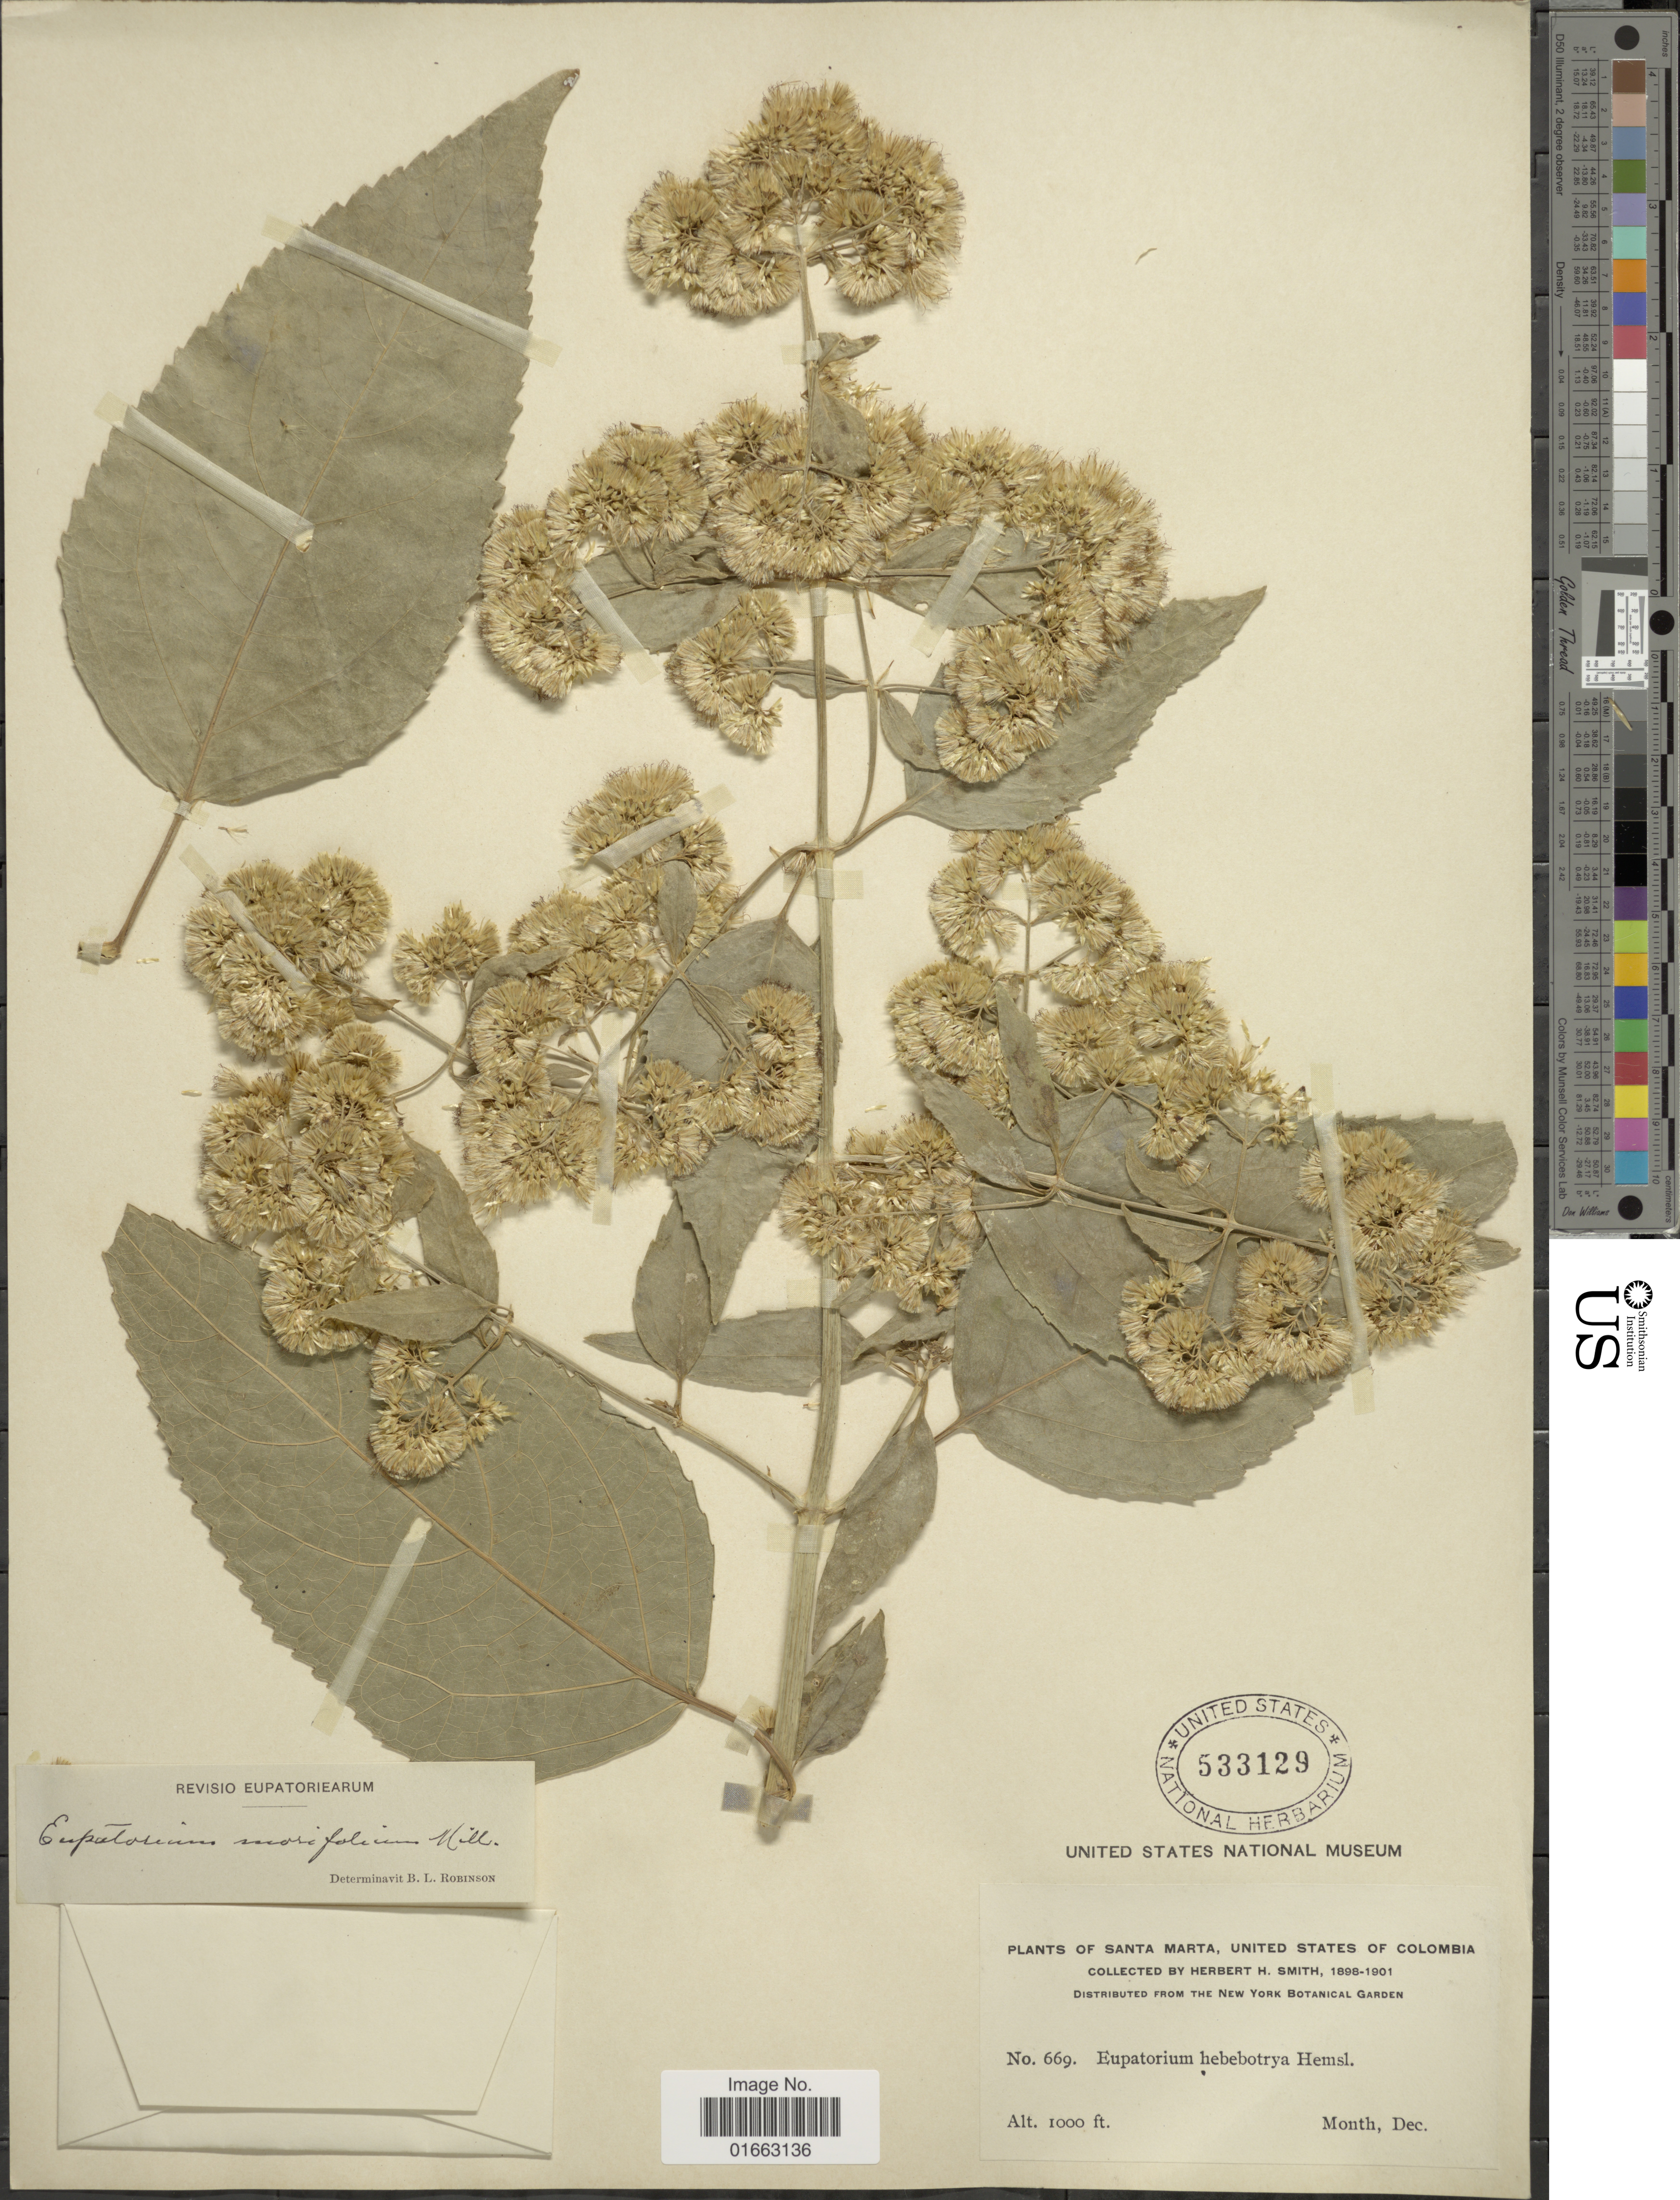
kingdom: Plantae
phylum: Tracheophyta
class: Magnoliopsida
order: Asterales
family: Asteraceae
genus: Critonia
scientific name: Critonia morifolia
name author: (Mill.) R.M. King & H. Rob.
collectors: Herbert H. Smith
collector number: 669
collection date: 1898-12/1901-12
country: Colombia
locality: Santa Marta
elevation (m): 305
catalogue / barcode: US 533129